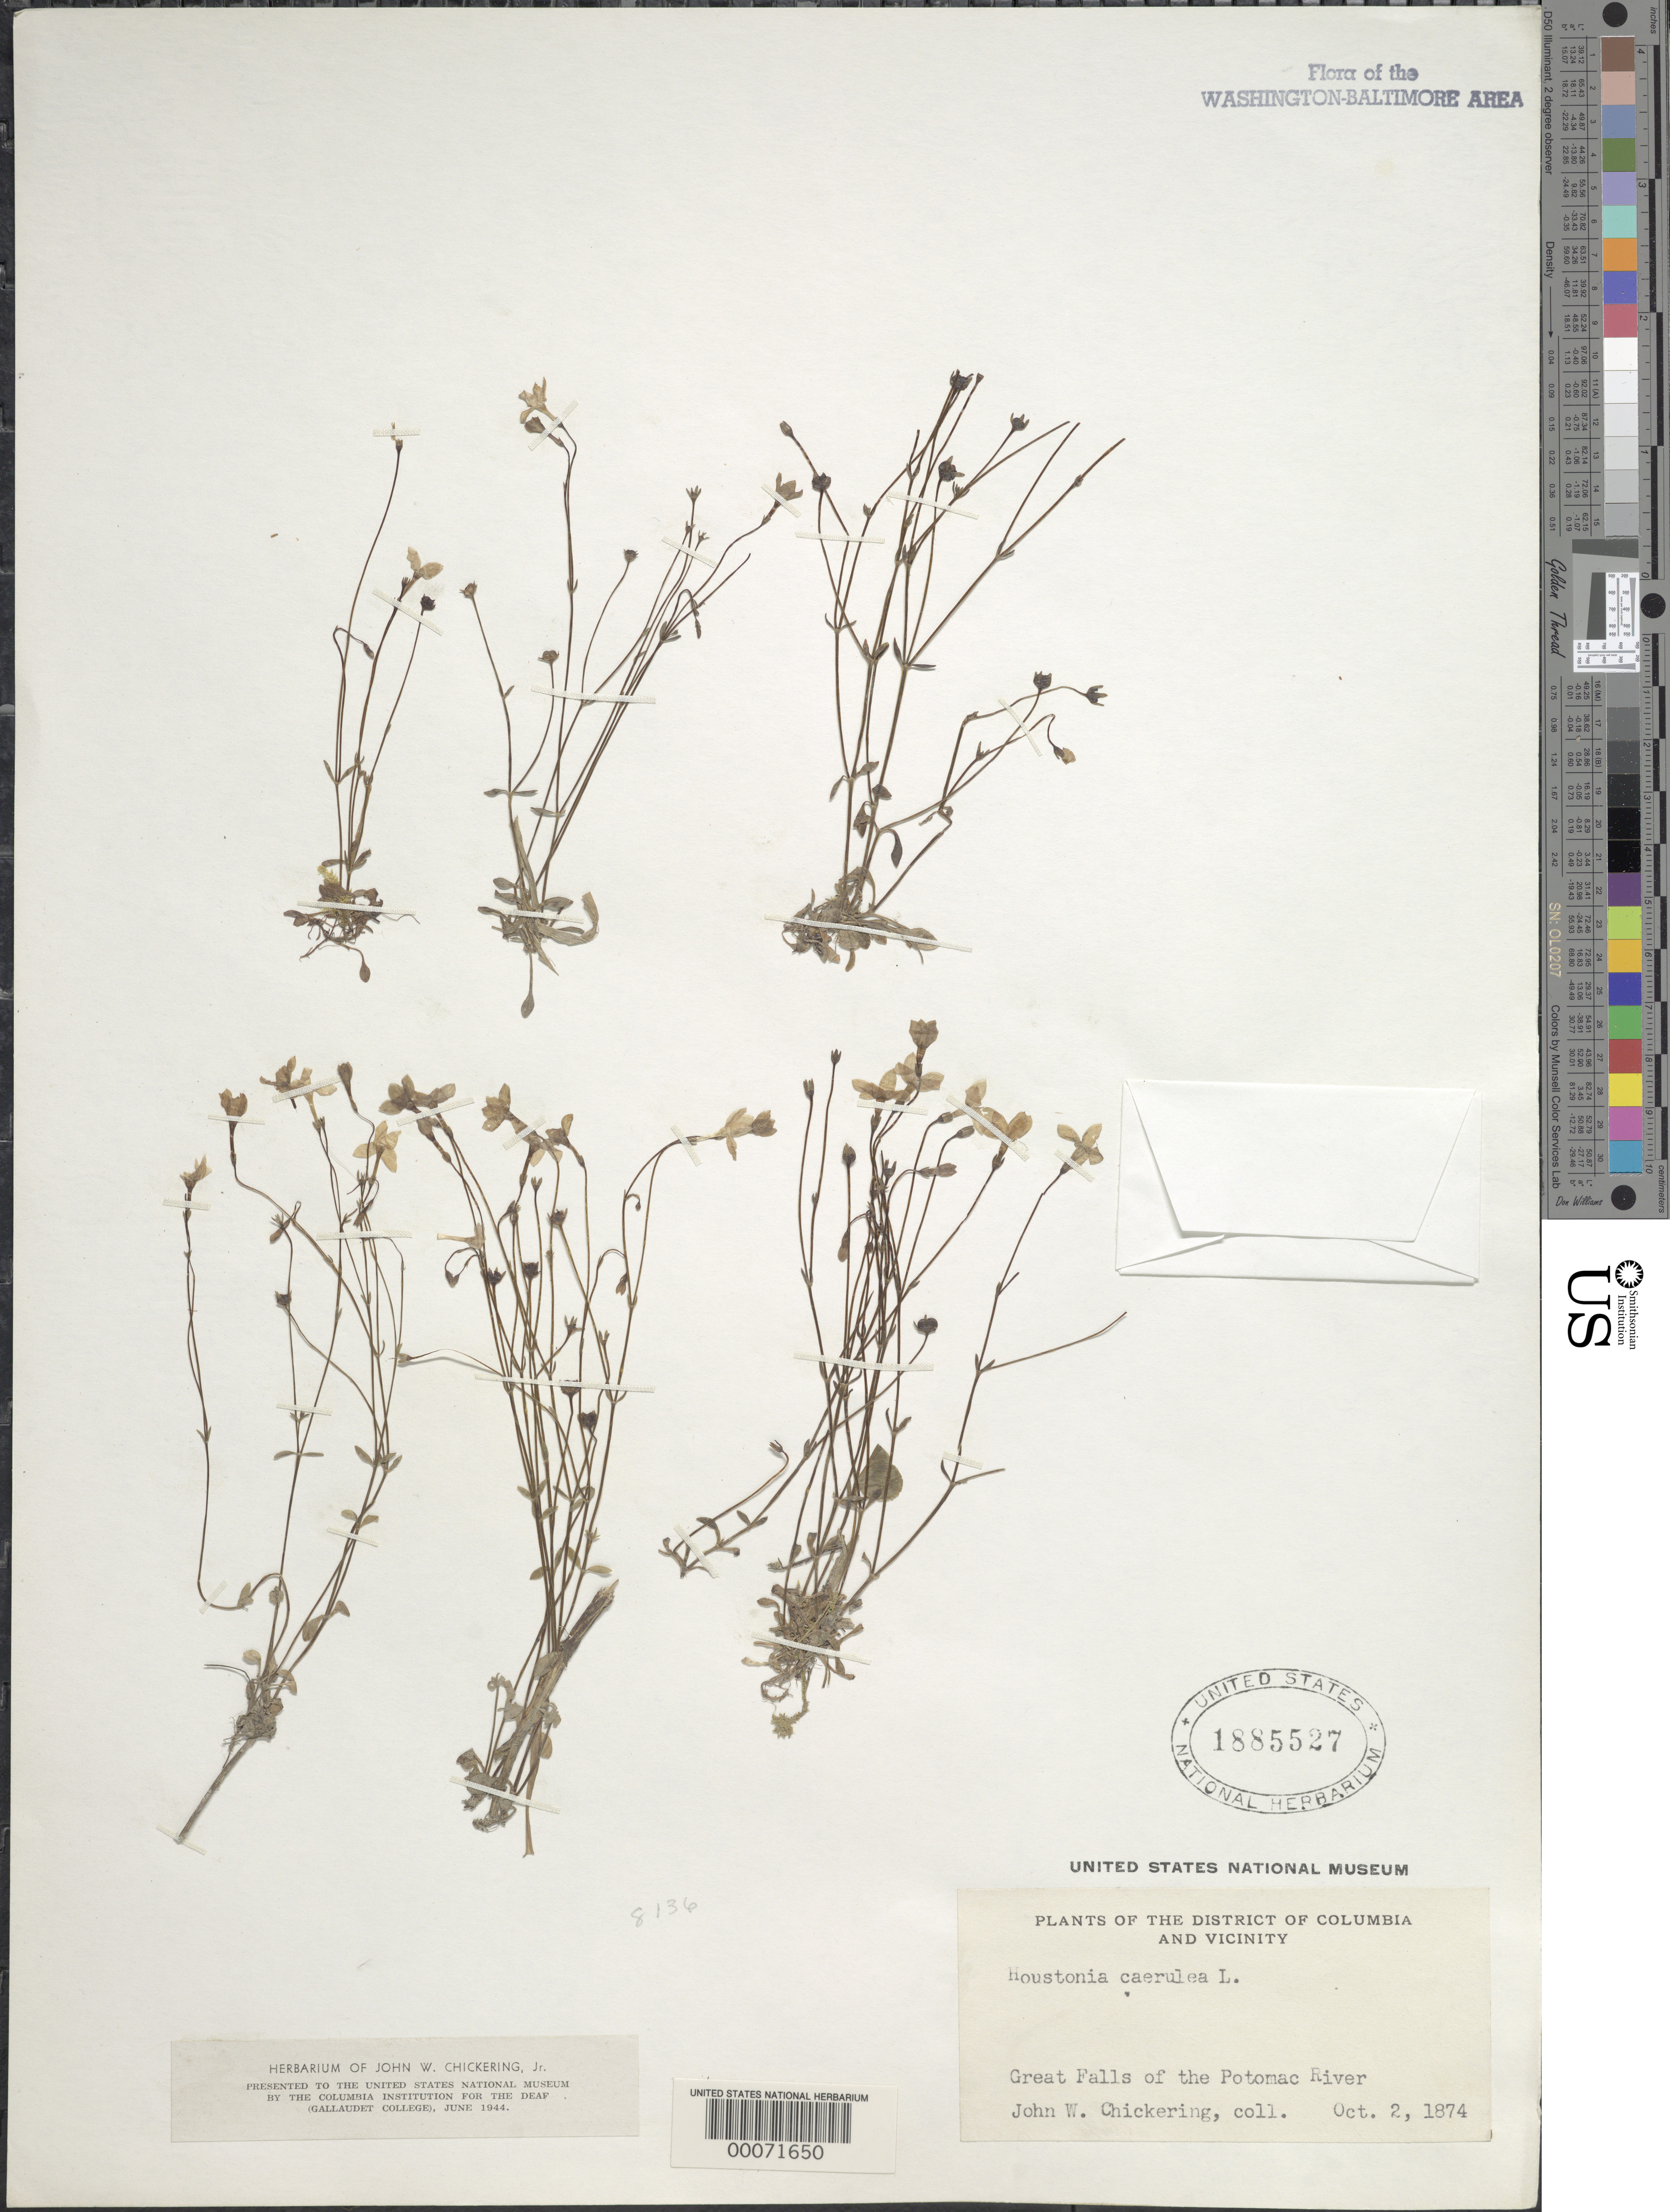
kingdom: Plantae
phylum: Tracheophyta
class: Magnoliopsida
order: Gentianales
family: Rubiaceae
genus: Houstonia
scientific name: Houstonia caerulea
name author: L.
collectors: J. Chickering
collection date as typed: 02 Oct 1874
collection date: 1874-10-02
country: United States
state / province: Virginia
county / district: Fairfax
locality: Great Falls C. and O. Canal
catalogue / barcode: US 1885527